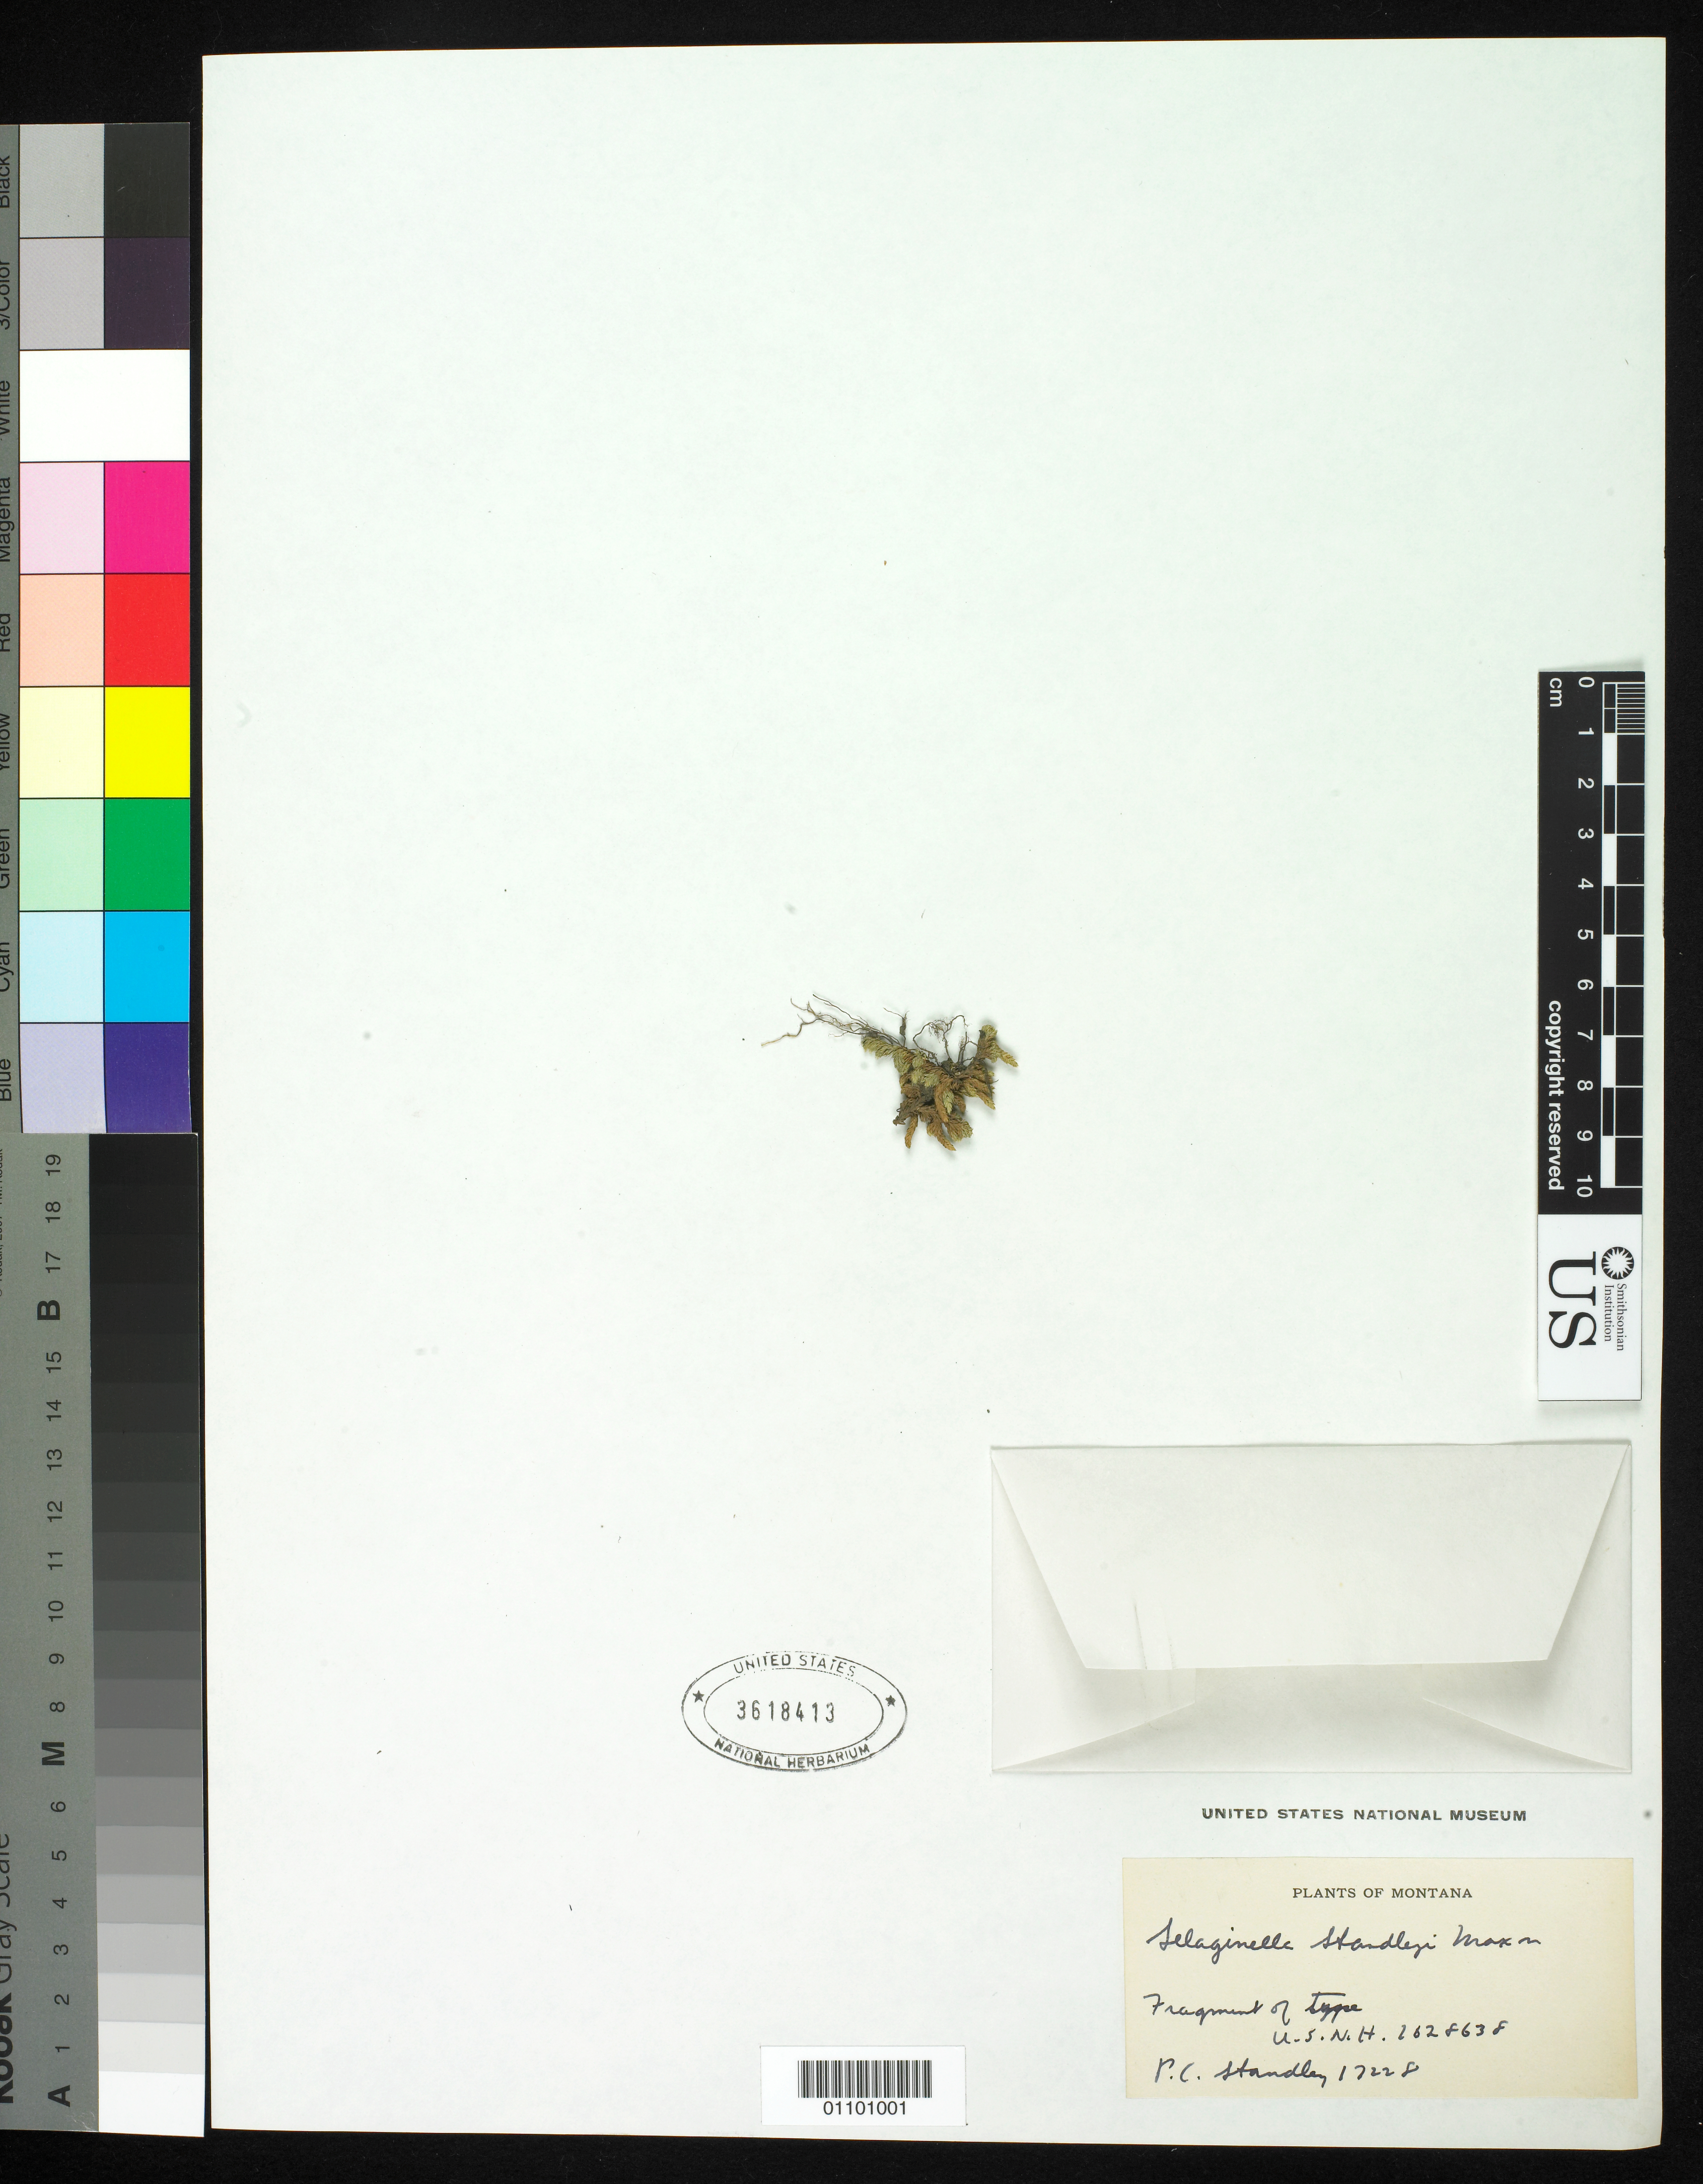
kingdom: Plantae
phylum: Tracheophyta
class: Lycopodiopsida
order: Selaginellales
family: Selaginellaceae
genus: Selaginella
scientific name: Selaginella standleyi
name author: Maxon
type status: Isotype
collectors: P. C. Standley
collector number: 17228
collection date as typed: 07 Aug 1919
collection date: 1919-08-07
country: United States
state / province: Montana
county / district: Glacier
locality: Vicinity of Sexton Glacier.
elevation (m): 1950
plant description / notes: Fragment of type USNH Sheet No. 1028638.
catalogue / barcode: US 3618413